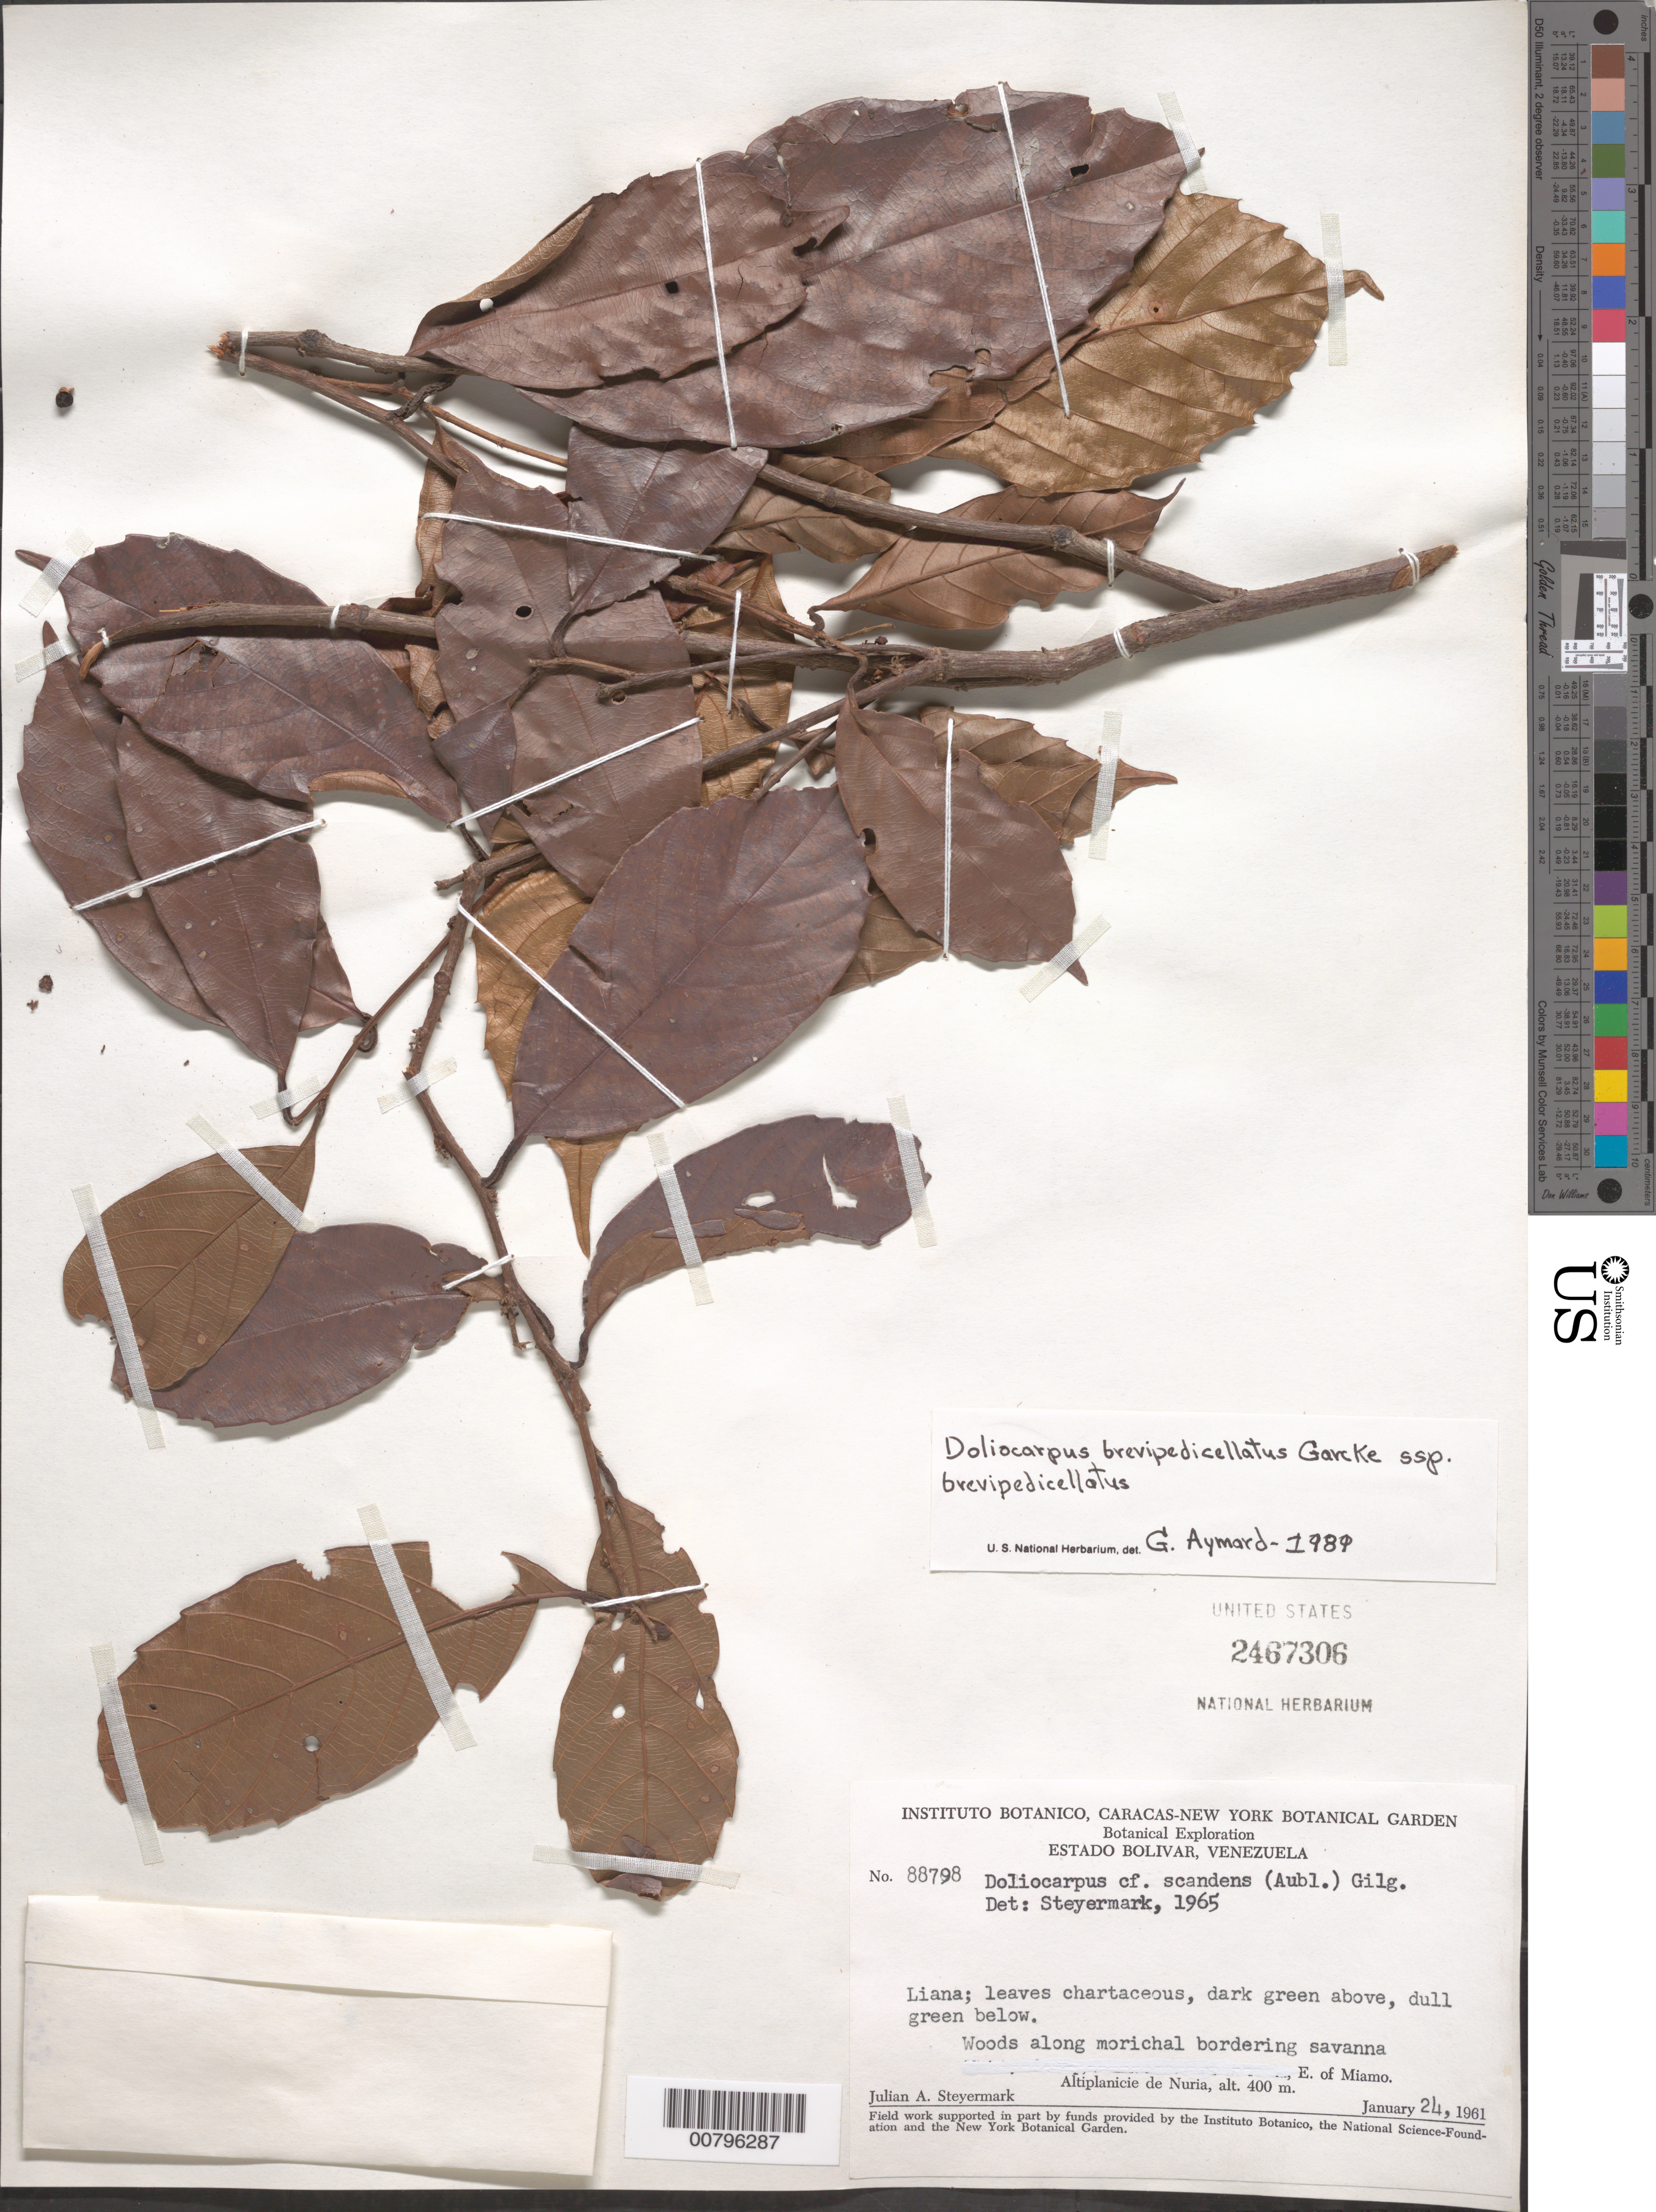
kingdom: Plantae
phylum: Tracheophyta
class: Magnoliopsida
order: Dilleniales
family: Dilleniaceae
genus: Doliocarpus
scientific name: Doliocarpus brevipedicellatus subsp. brevipedicellatus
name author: Garcke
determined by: Aymard C., G. A., (PORT), Univ. Nac. Exp. de los Llanos Ezequiel Zamora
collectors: J. Steyermark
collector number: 88798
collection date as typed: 24-Jan-61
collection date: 1961-01-24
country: Venezuela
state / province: Bolívar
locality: Altiplanicie de Nuria, E of Miamo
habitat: Woods along morichal bordering savanna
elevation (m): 400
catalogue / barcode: US 2467306